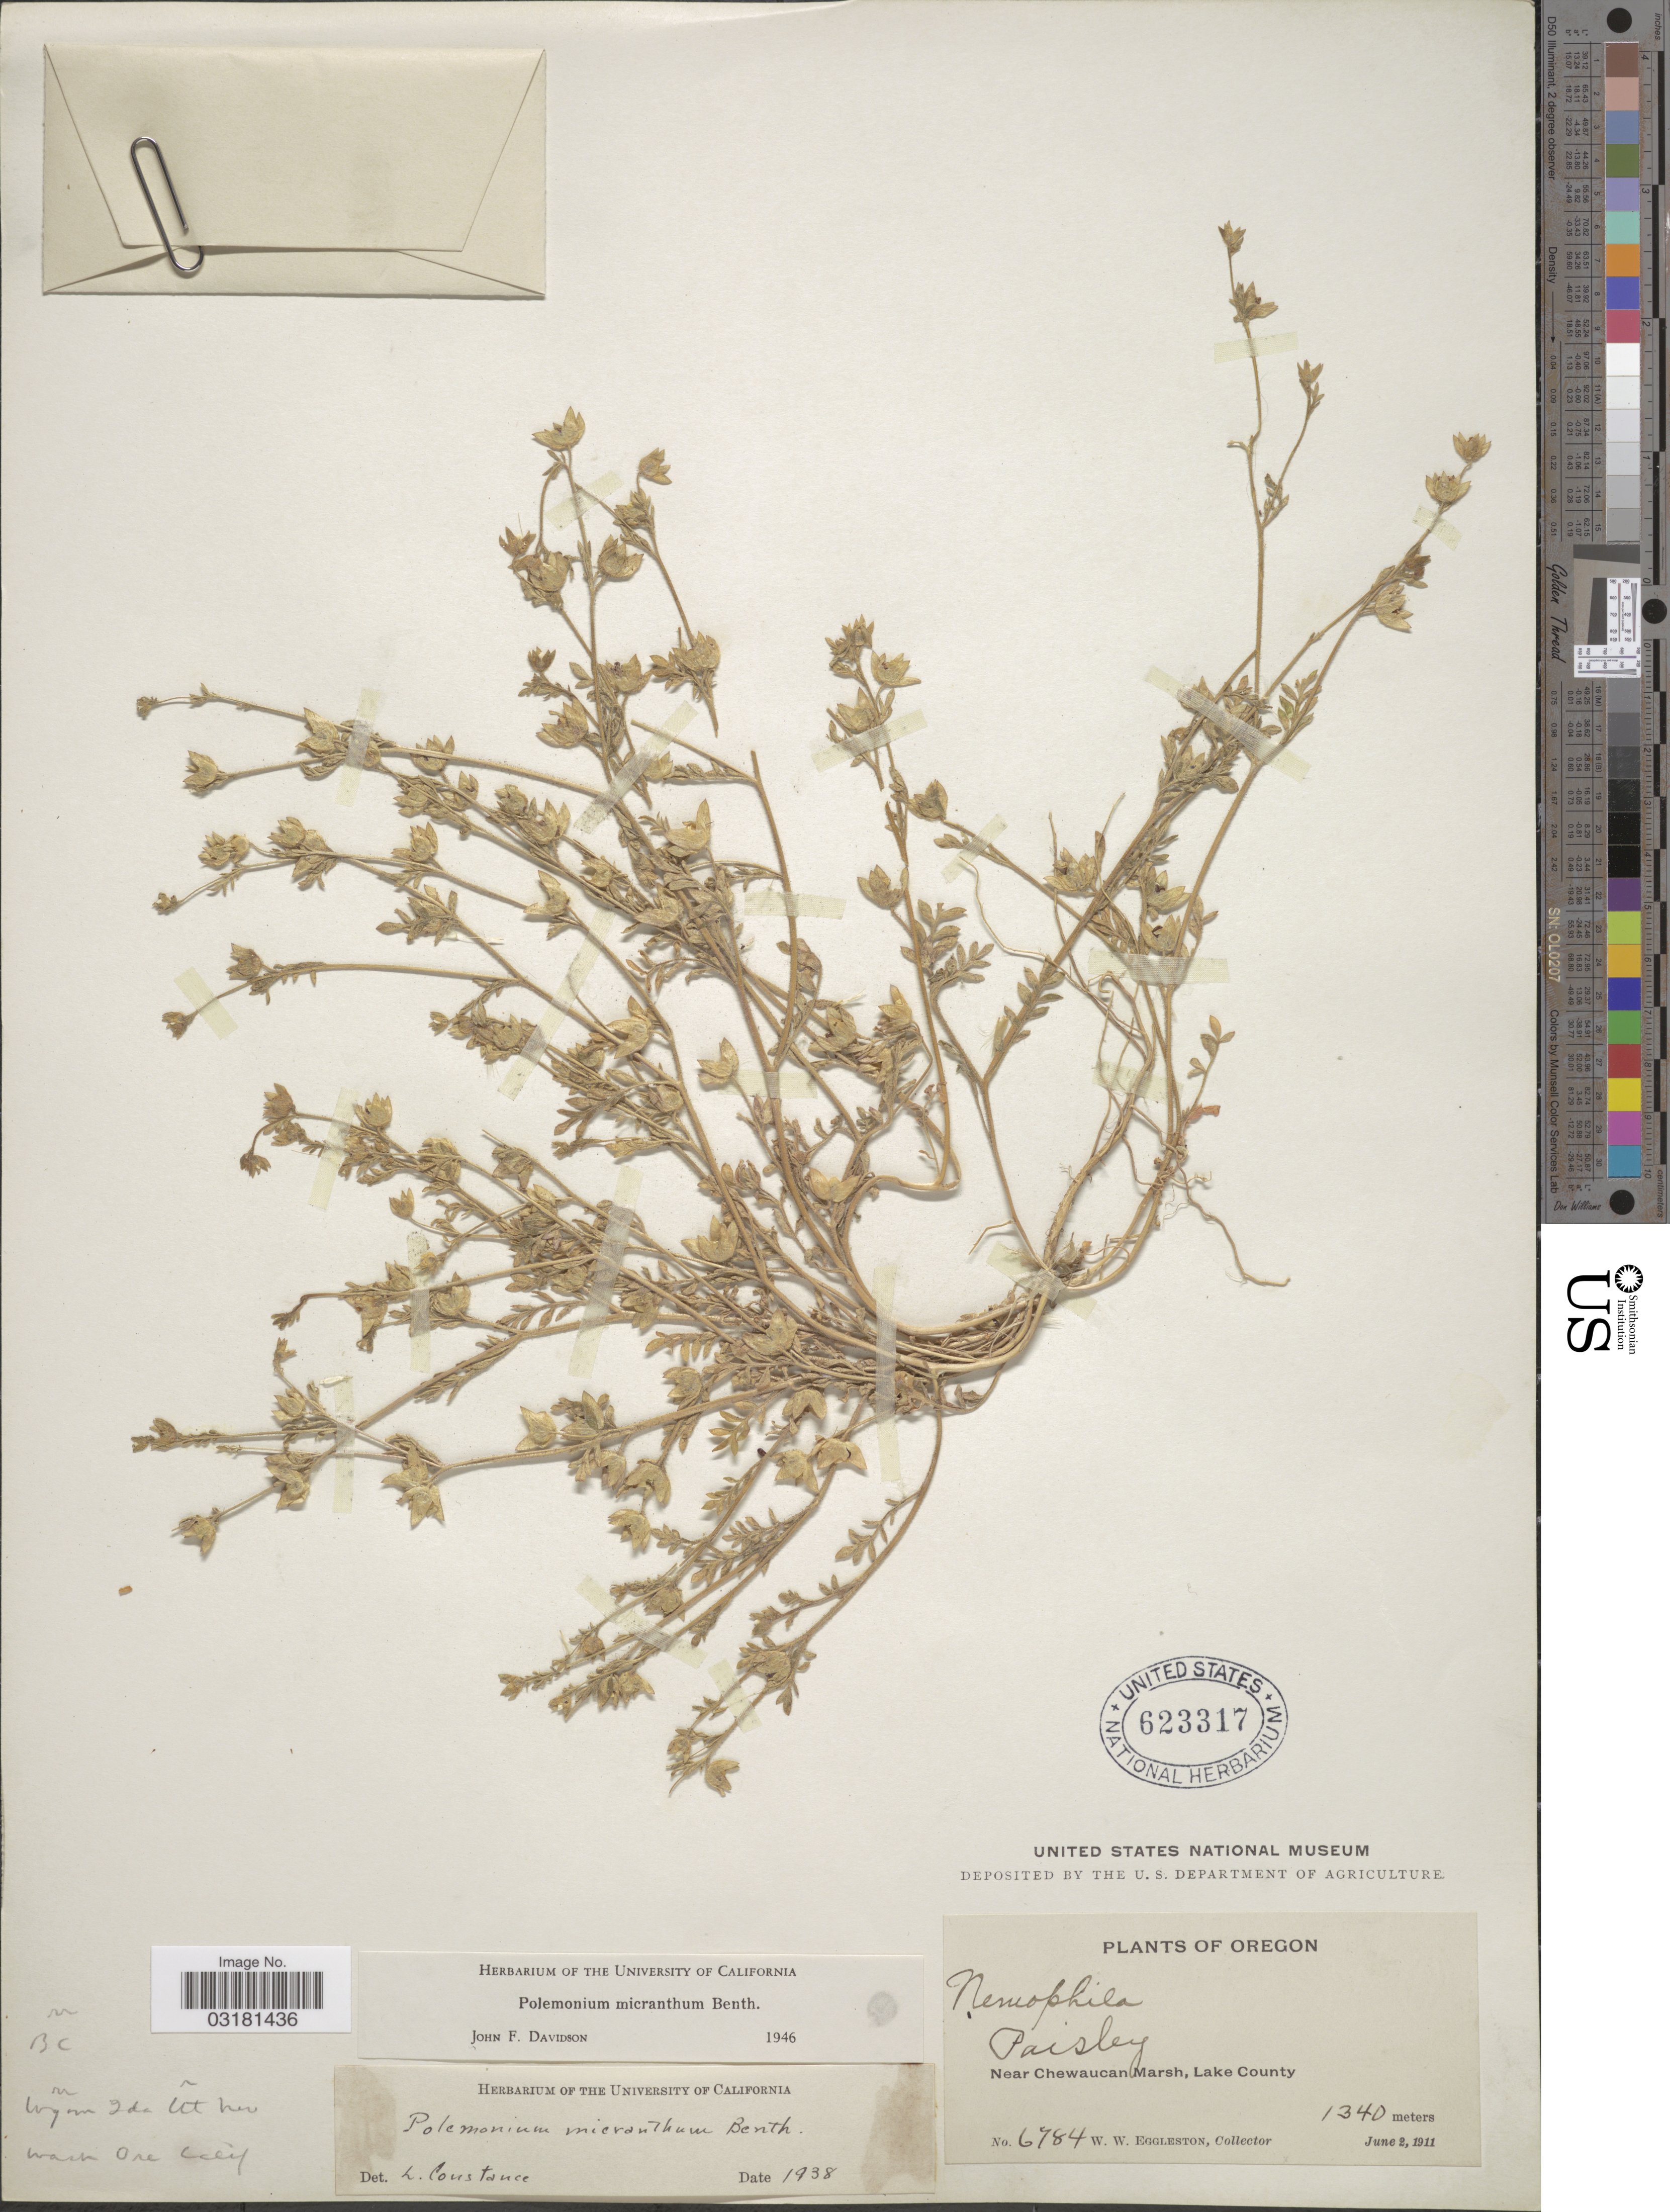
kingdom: Plantae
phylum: Tracheophyta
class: Magnoliopsida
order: Ericales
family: Polemoniaceae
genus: Polemonium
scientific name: Polemonium micranthum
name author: Benth.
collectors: W. W. Eggleston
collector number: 6784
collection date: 1911-06-02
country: United States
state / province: Oregon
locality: Paisley. Near Chewaucan Marsh, Lake County.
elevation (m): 1340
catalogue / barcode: US 623317